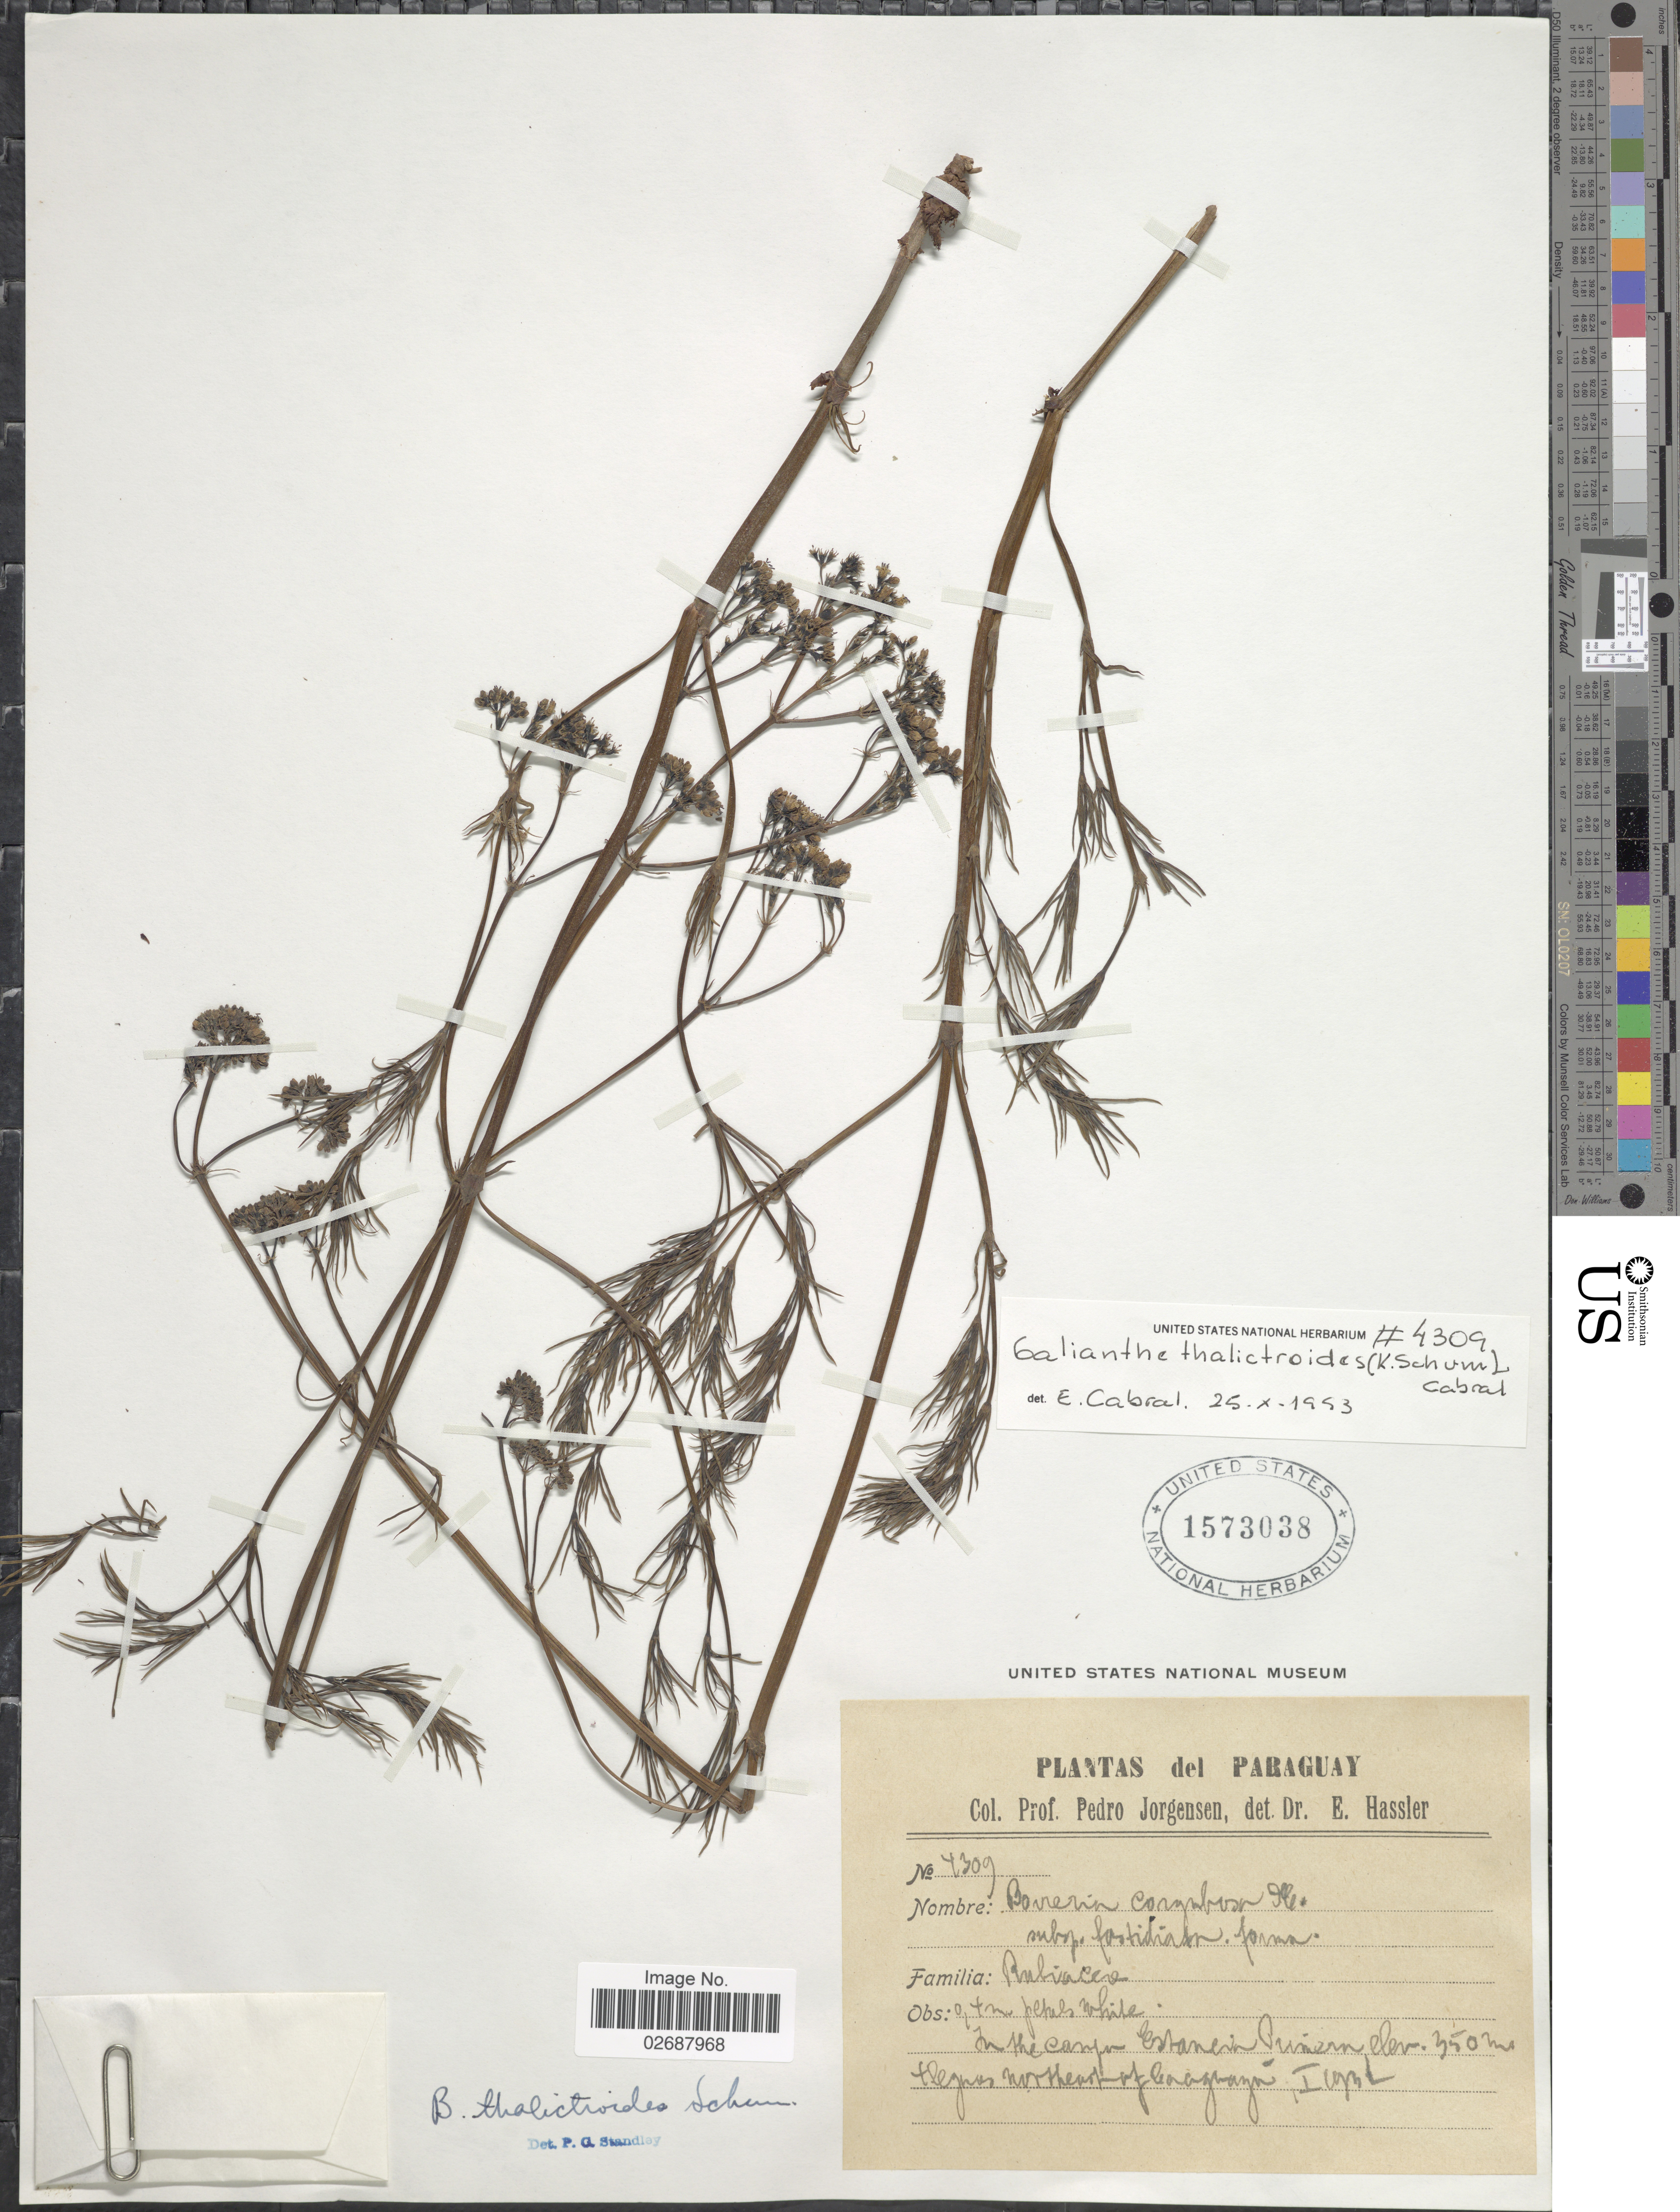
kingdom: Plantae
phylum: Tracheophyta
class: Magnoliopsida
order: Gentianales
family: Rubiaceae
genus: Galianthe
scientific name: Galianthe thalictroides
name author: (K. Schum.) E.L. Cabral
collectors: P. Jörgensen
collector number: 4309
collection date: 1931-01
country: Paraguay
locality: In the campos Estancia Cruzeiro [interpreted], Northeast of Caaguazu.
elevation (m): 350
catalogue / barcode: US 1573038